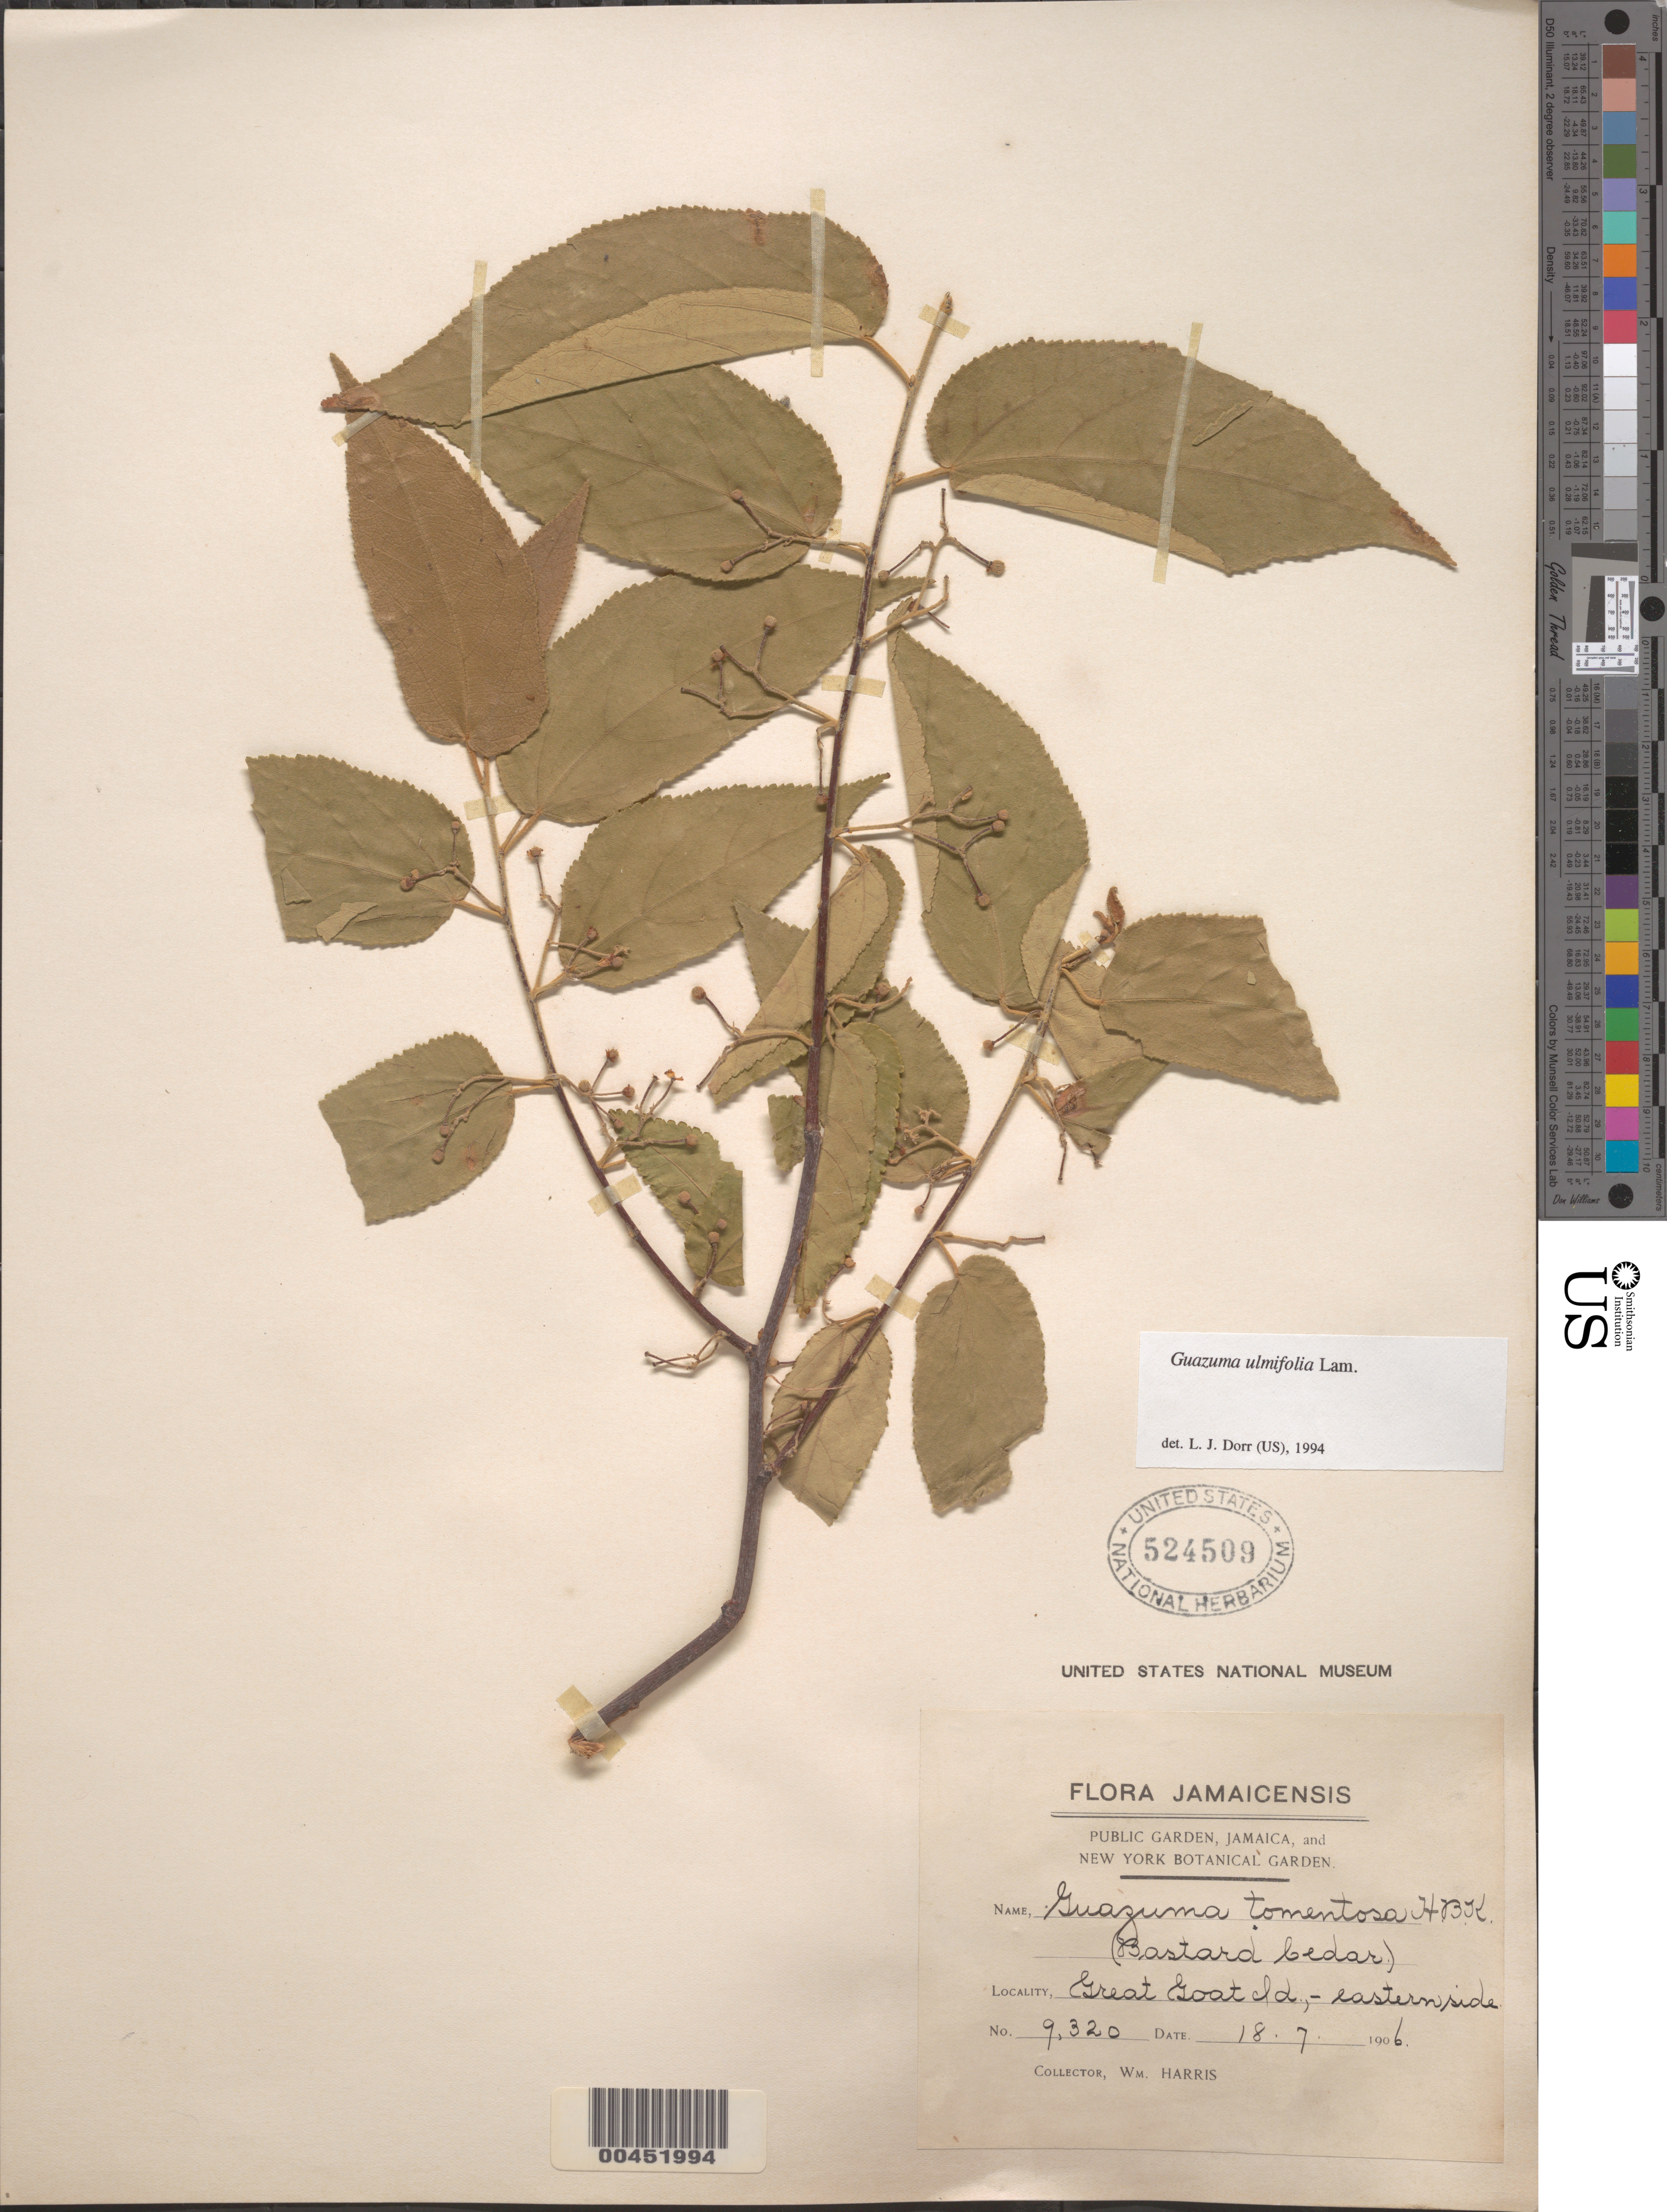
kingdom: Plantae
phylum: Tracheophyta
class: Magnoliopsida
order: Malvales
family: Malvaceae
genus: Guazuma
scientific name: Guazuma ulmifolia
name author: Lam.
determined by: Dorr, L. J., (BOT), Smithsonian Institution - National Museum of Natural History (UNITED STATES)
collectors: W. H. Harris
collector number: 9320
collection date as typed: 18 Jul 1906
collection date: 1906-07-18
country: Jamaica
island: Greater Antilles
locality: Great Goat Island, E side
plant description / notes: Common name: Bastard Cedar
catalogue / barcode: US 524509